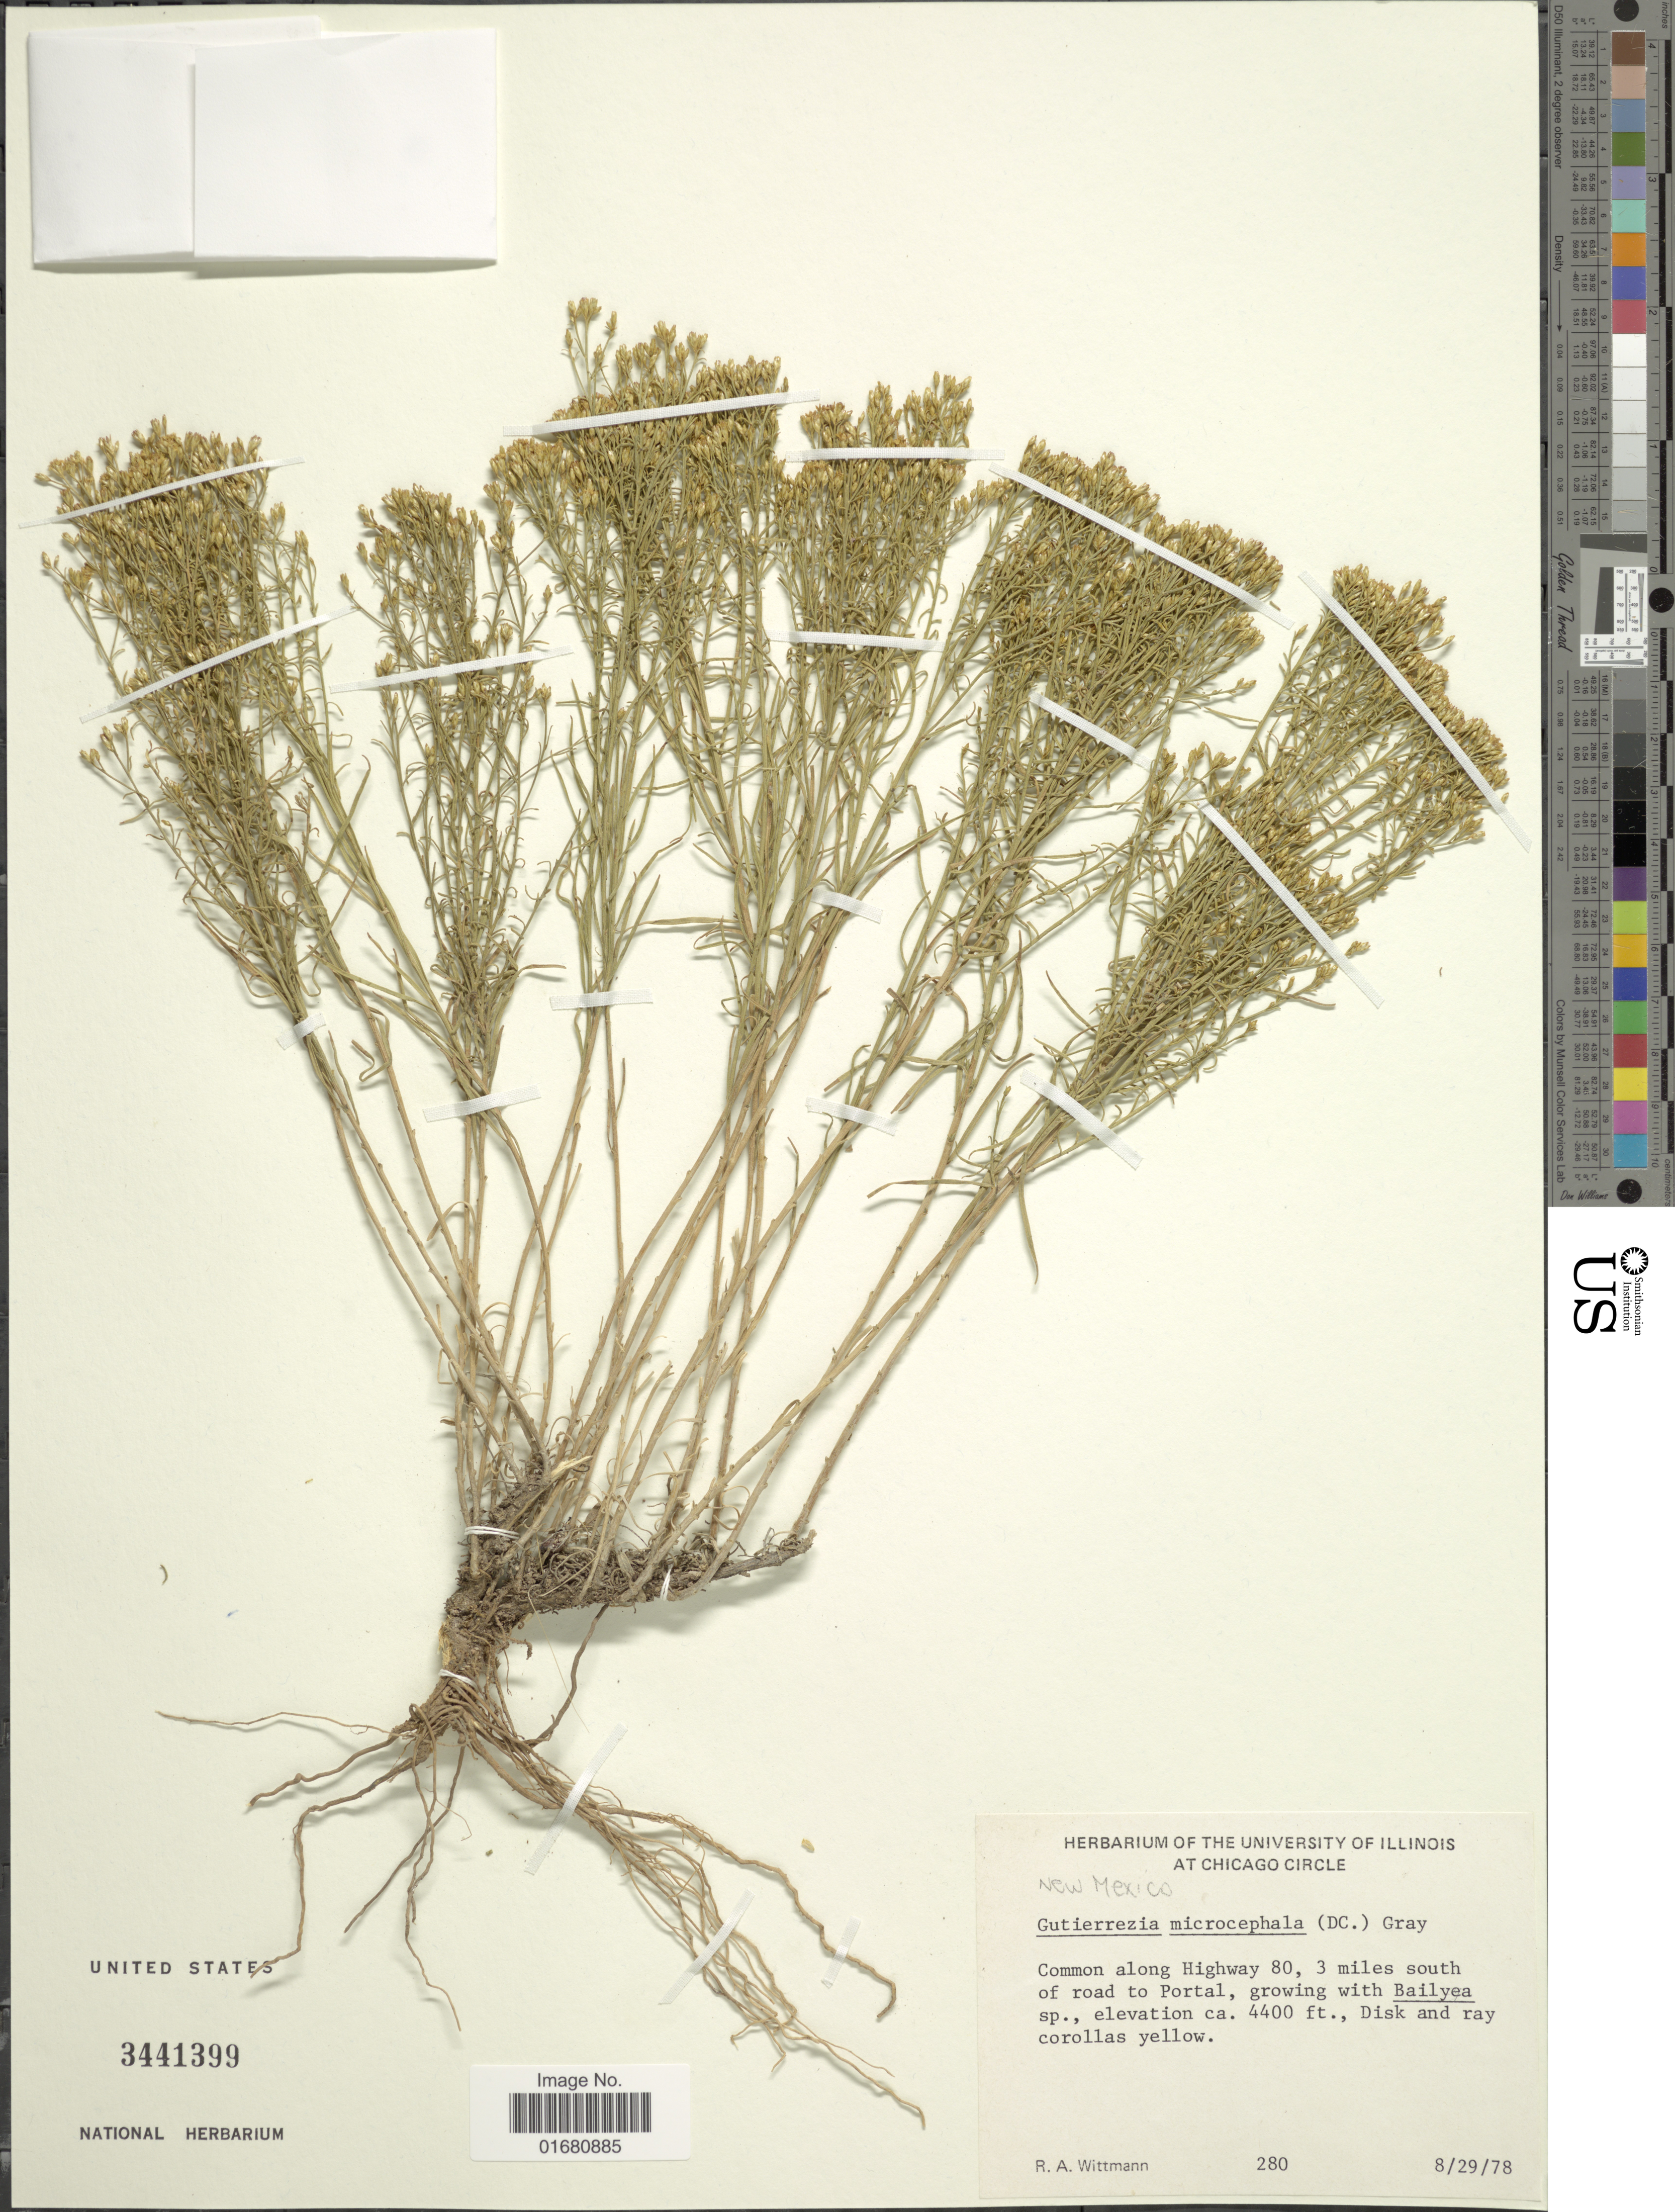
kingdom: Plantae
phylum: Tracheophyta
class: Magnoliopsida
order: Asterales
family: Asteraceae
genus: Gutierrezia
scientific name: Gutierrezia microcephala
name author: (DC.) A. Gray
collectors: R. Wittmann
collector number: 280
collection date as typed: Transcribed d/m/y: 29/8/78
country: United States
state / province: New Mexico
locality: Common along Highway 80, 3 miles south of road to Portal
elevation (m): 1341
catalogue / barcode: US 3441399